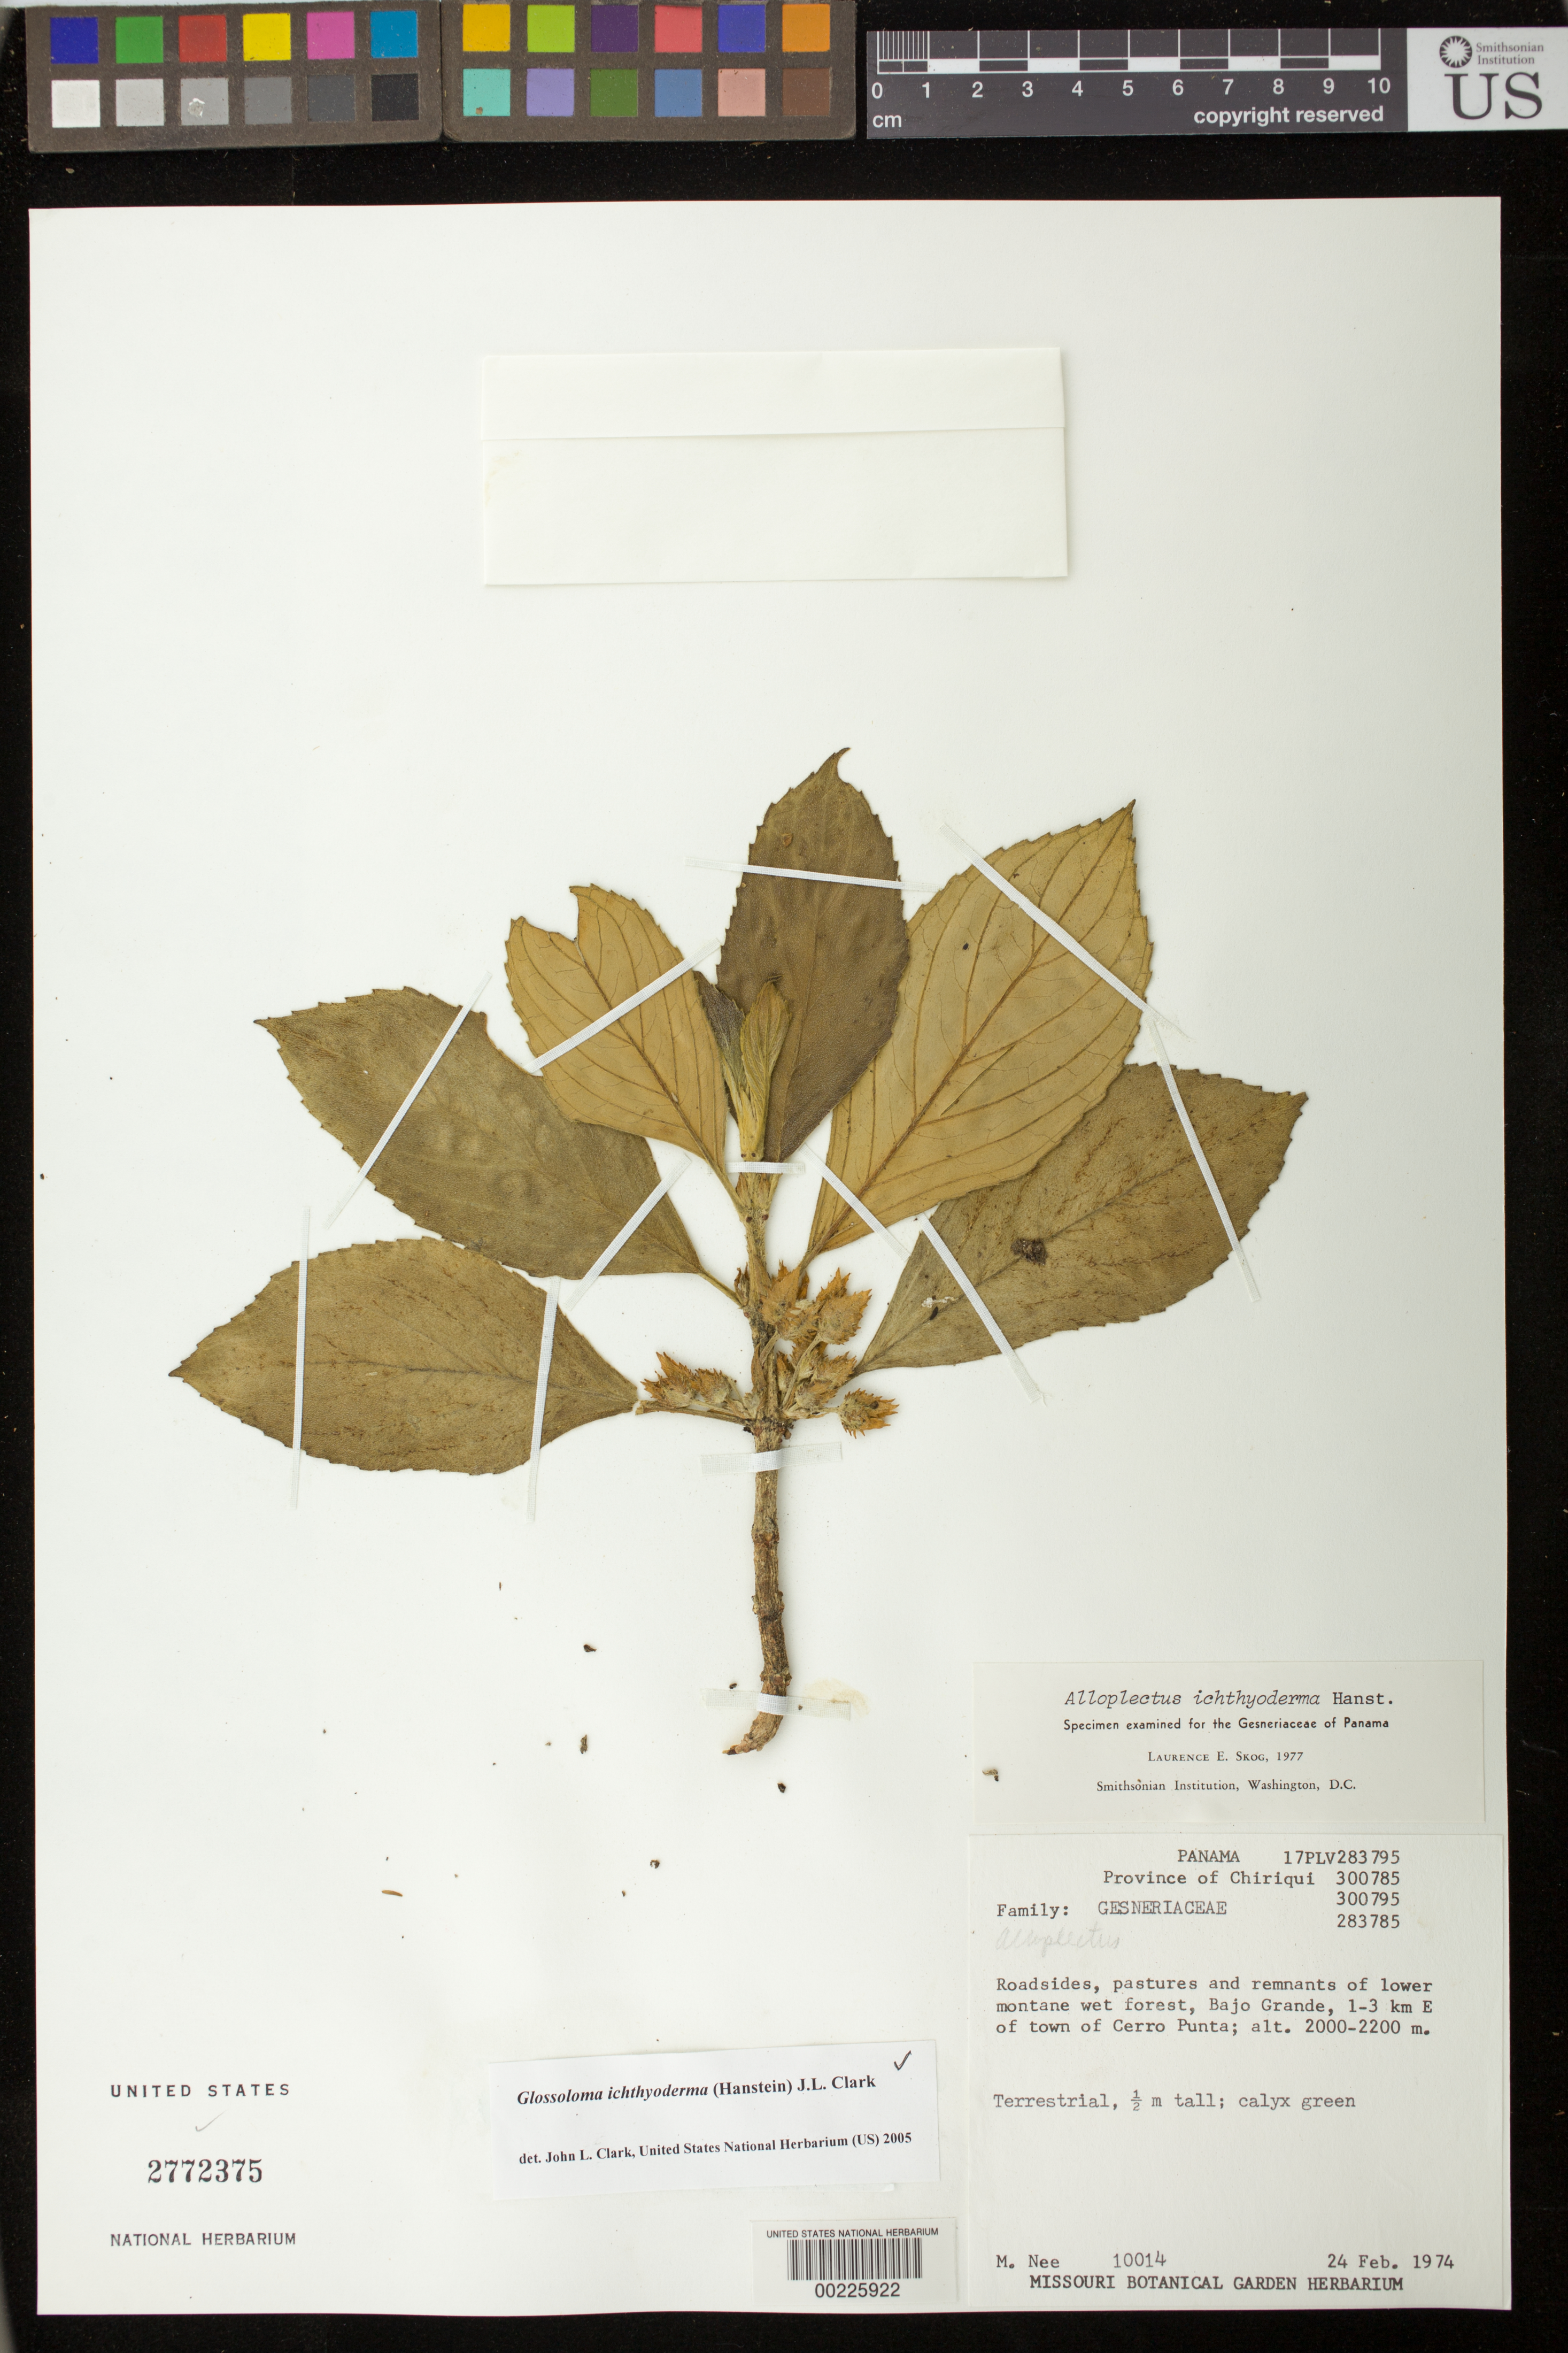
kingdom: Plantae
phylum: Tracheophyta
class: Magnoliopsida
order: Lamiales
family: Gesneriaceae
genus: Glossoloma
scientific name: Glossoloma ichthyoderma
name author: (Hanst.) J.L. Clark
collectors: M. Nee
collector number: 10014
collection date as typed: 24 Feb 1974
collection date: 1974-02-24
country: Panama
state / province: Chiriquí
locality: Bajo Grande, 1-3 km E of town of Cerro Punta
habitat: Roadsides, pastures and remnants of lower montane wet forest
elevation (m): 2000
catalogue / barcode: US 2772375